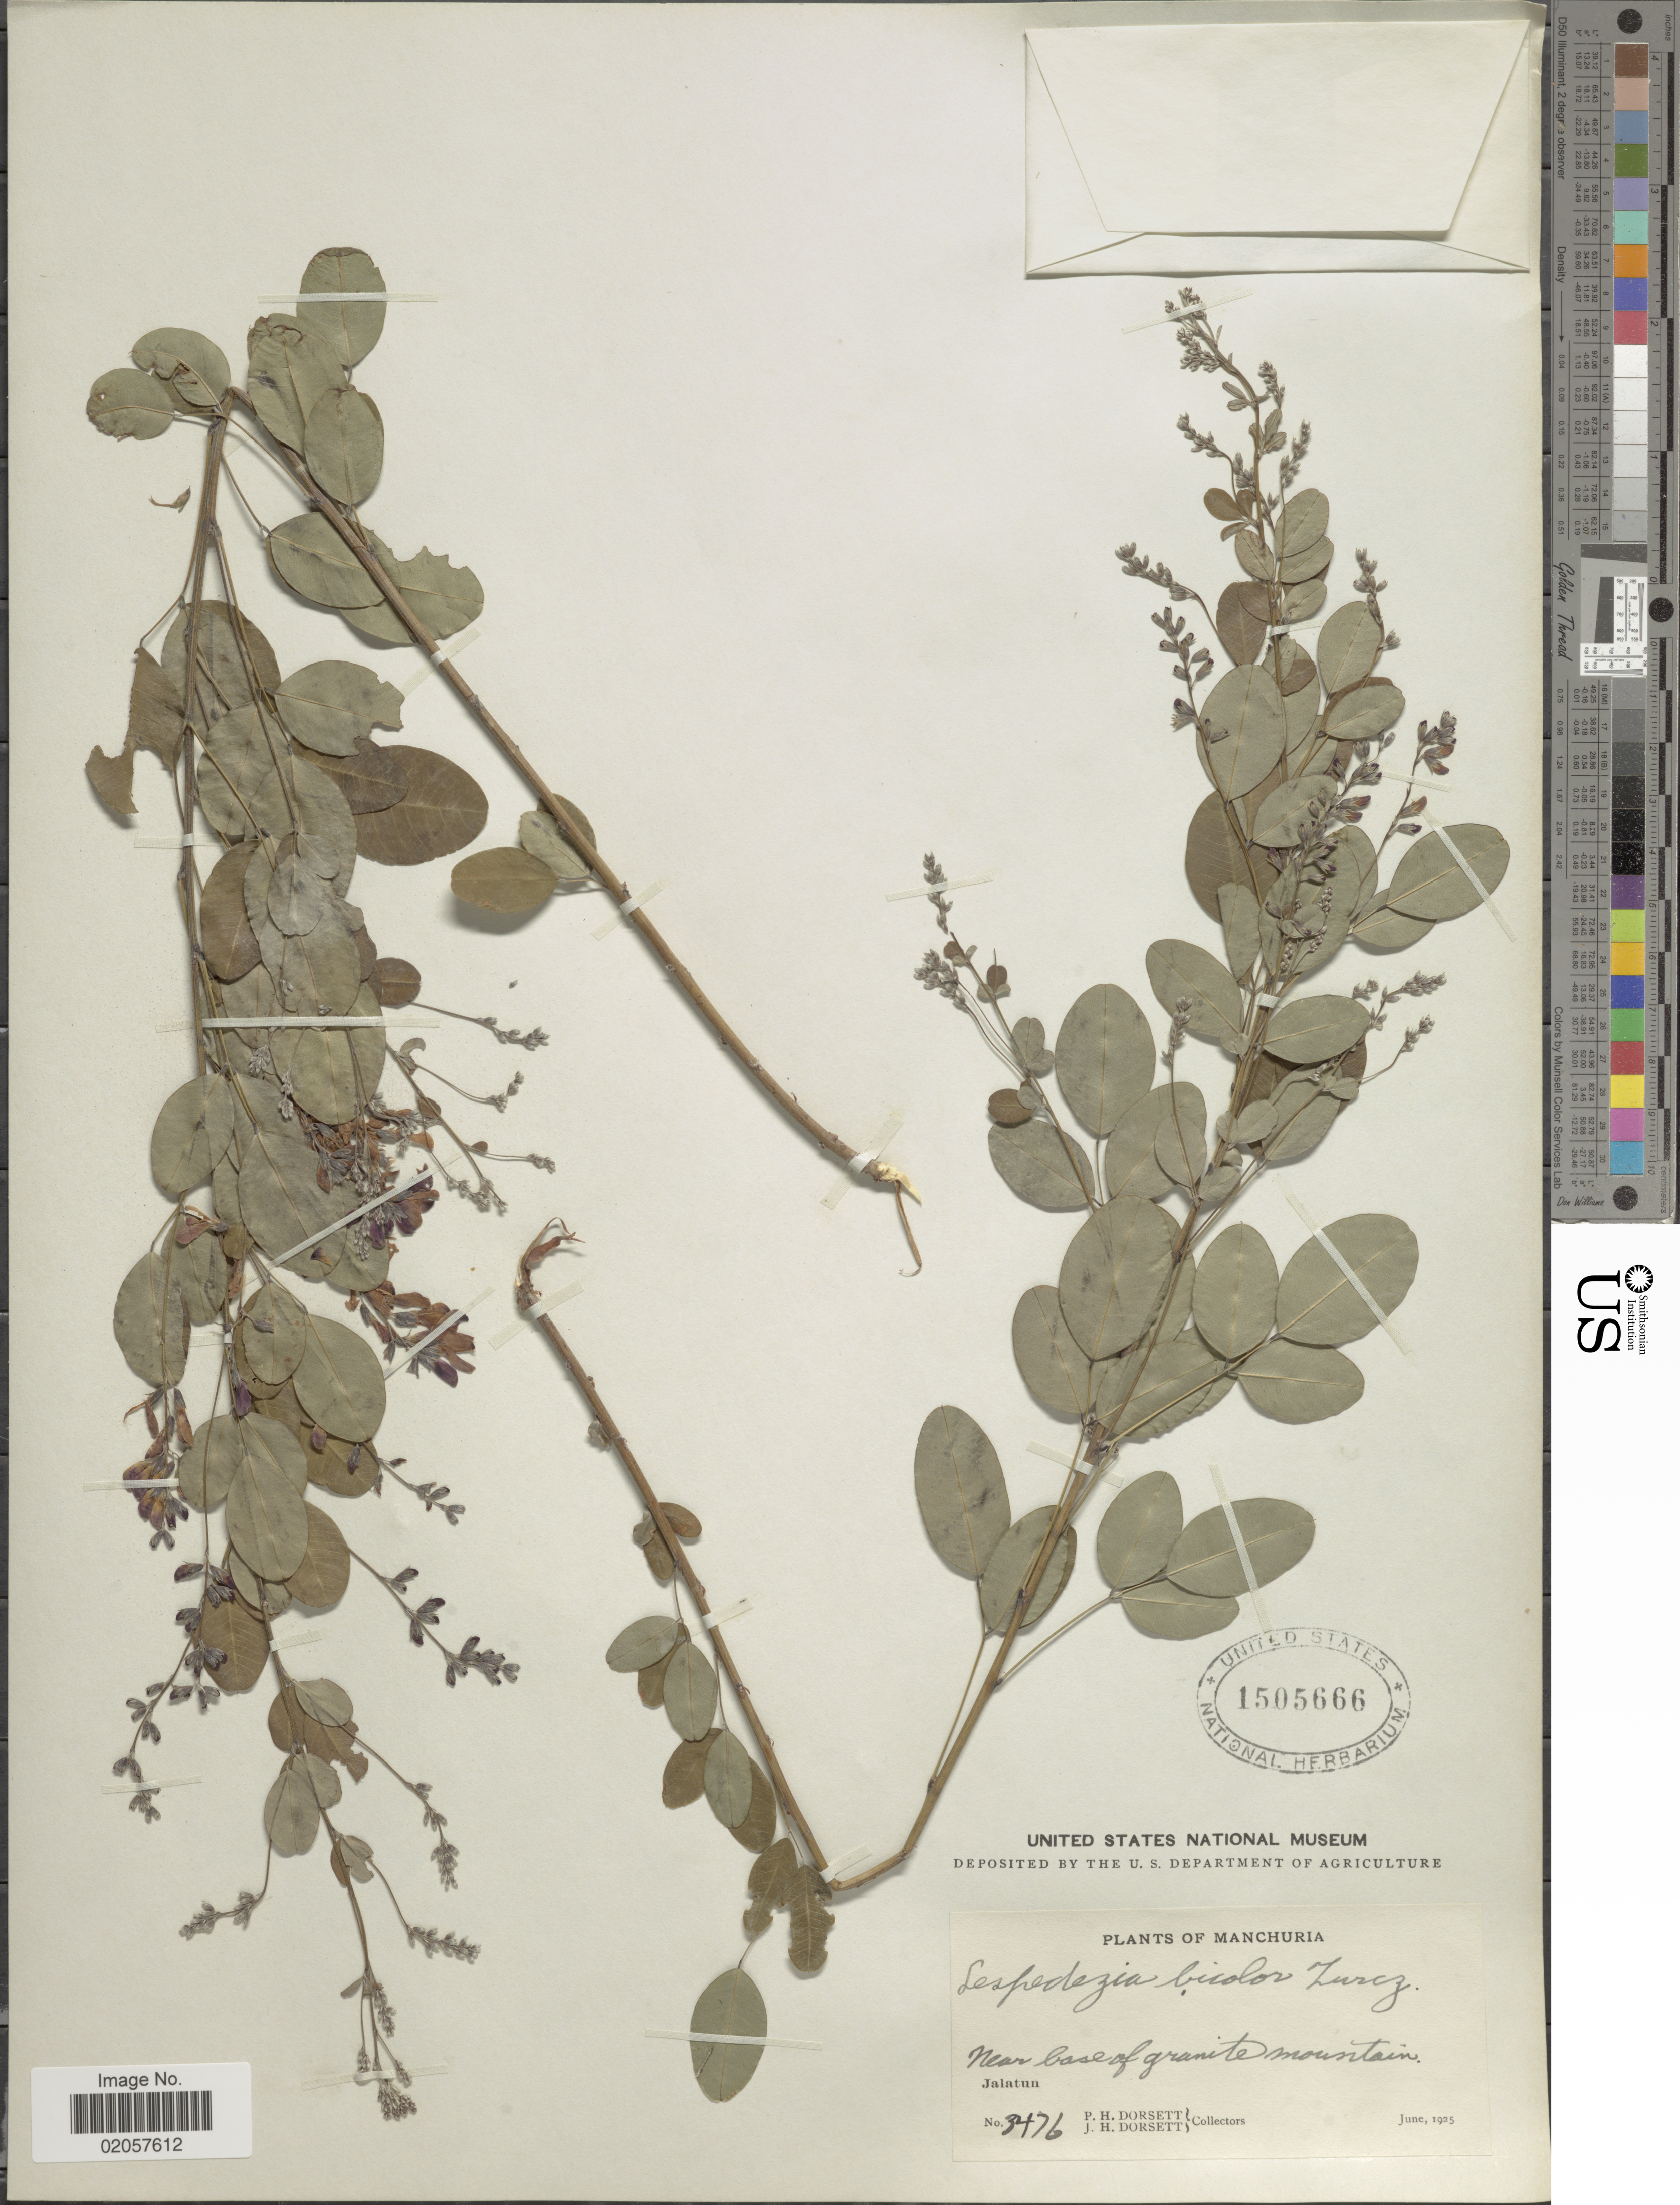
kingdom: Plantae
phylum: Tracheophyta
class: Magnoliopsida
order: Fabales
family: Fabaceae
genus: Lespedeza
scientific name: Lespedeza bicolor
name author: Turcz.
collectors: P. H. Dorsett & J. Dorsett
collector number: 3476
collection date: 1925-06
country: China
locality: Manchuria, Jalatun, near base of granite mountain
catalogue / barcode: US 1505666